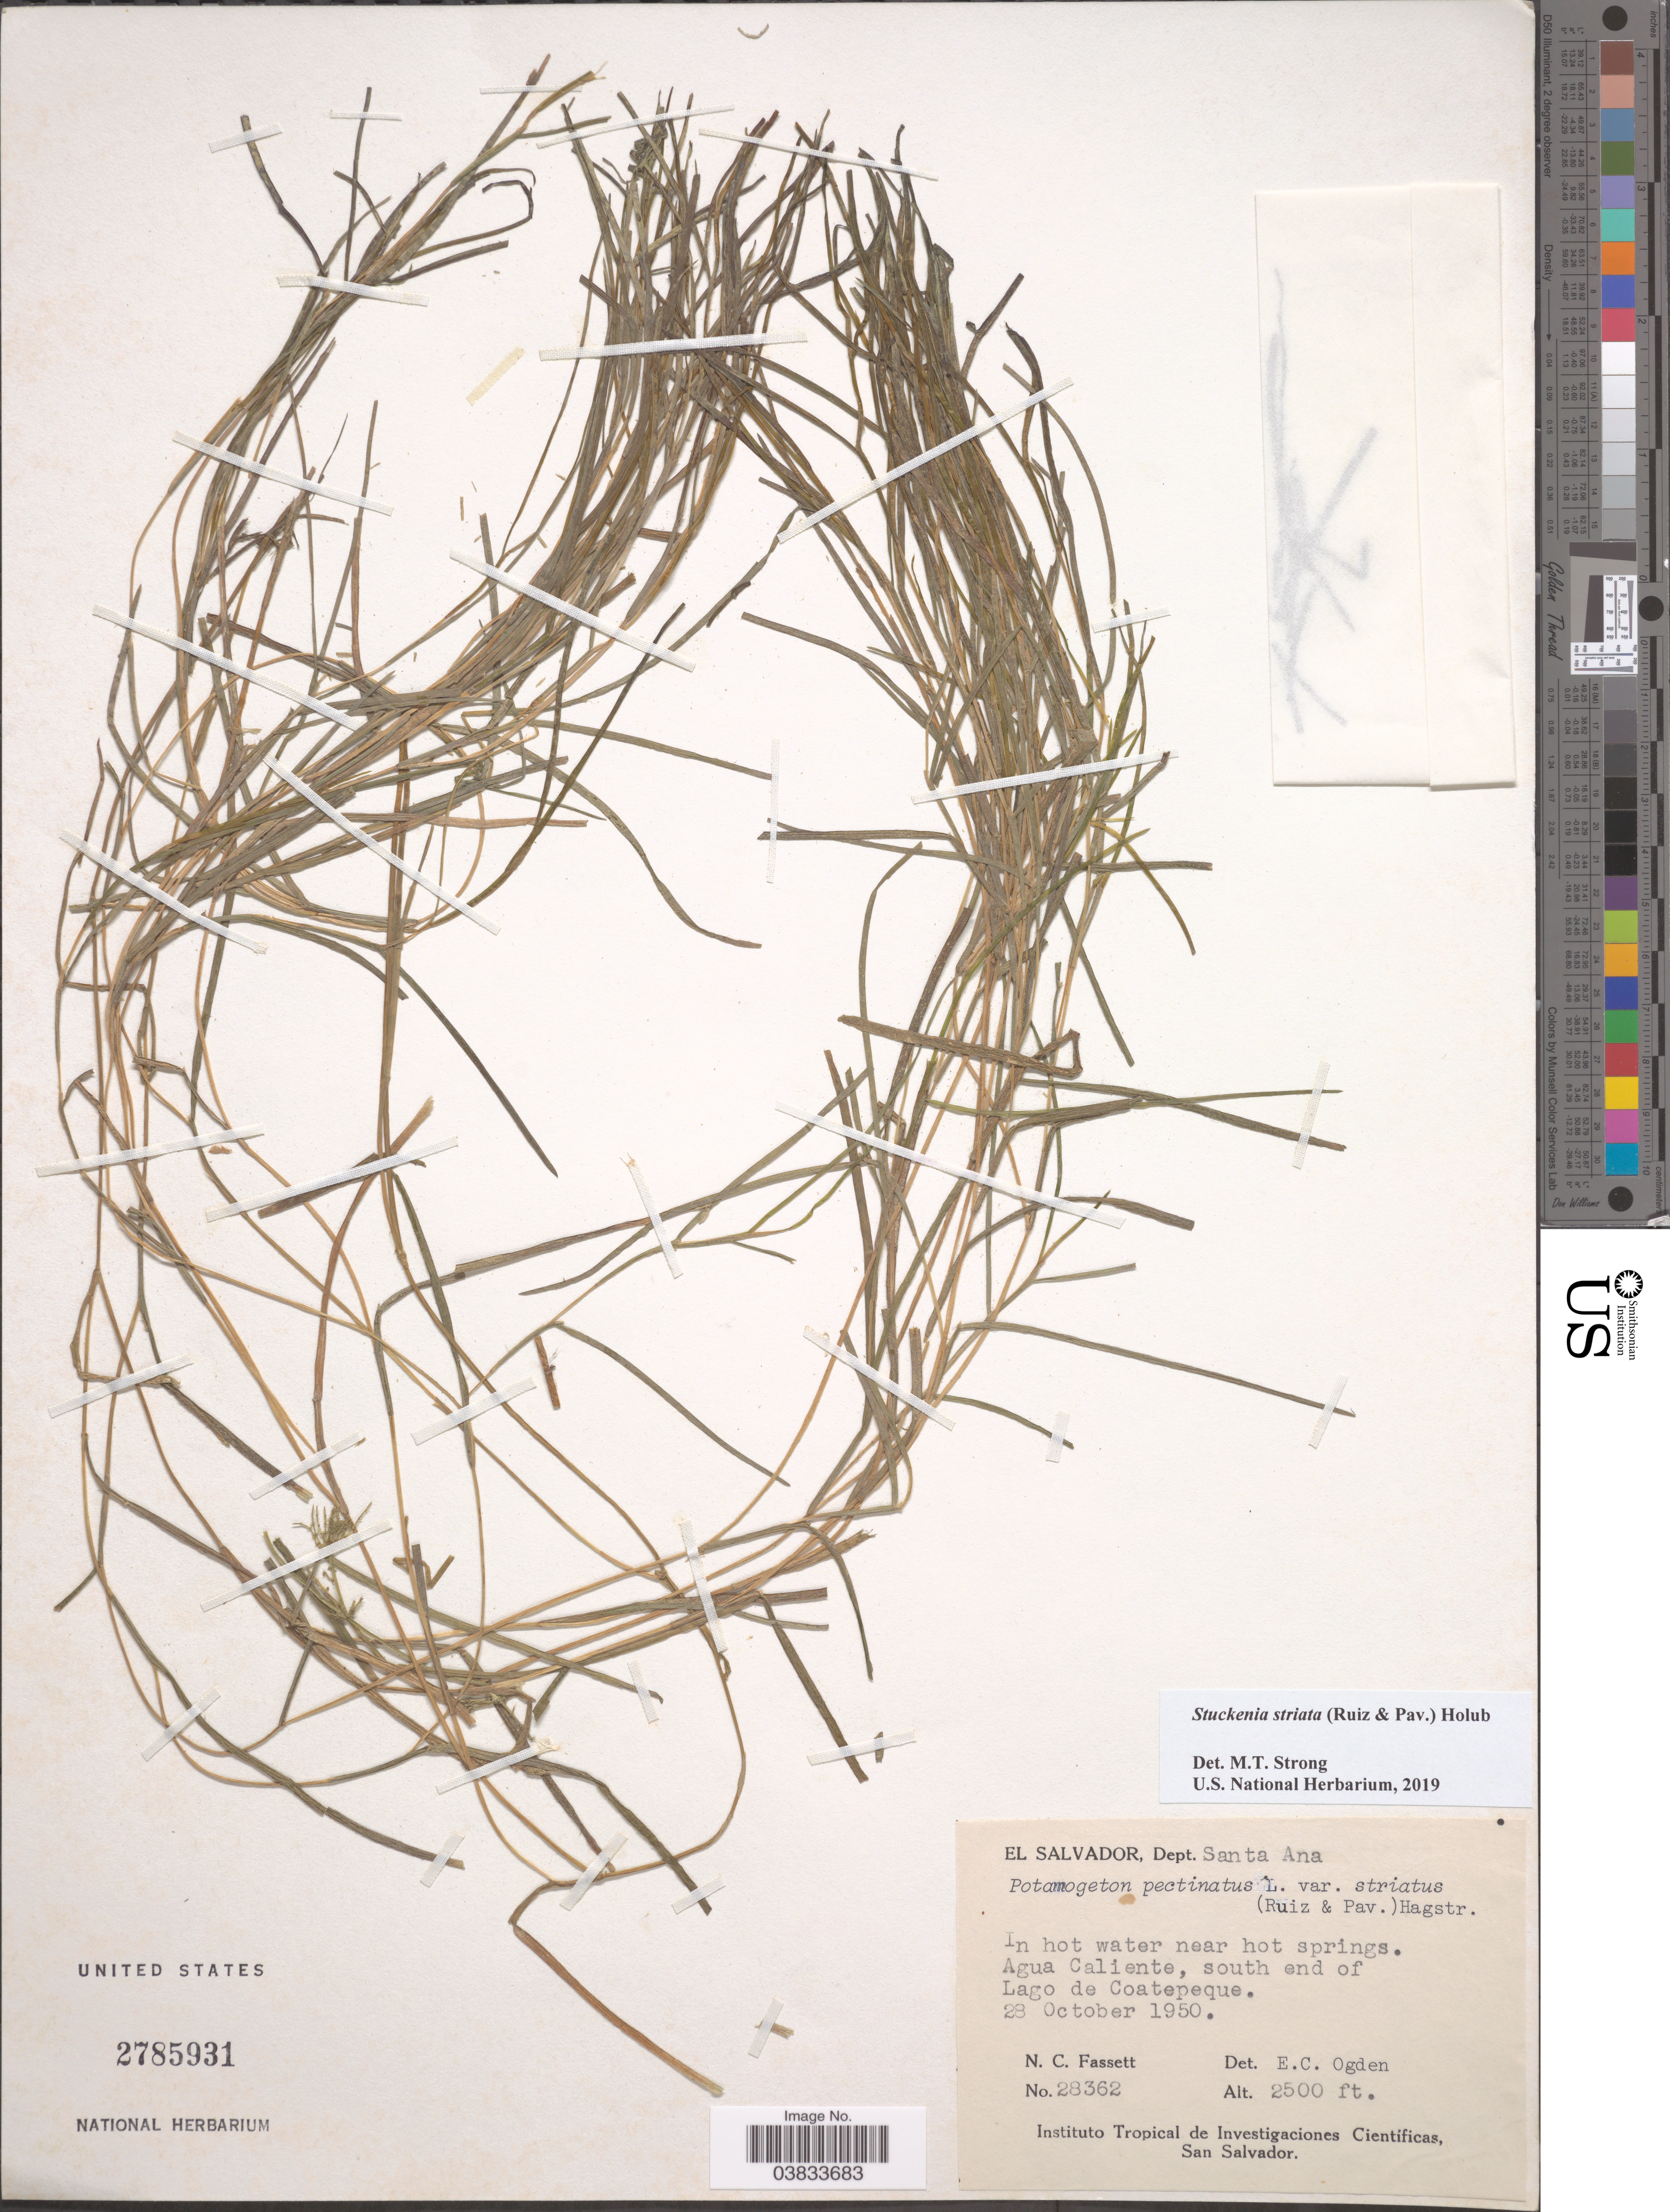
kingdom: Plantae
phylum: Tracheophyta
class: Liliopsida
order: Alismatales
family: Potamogetonaceae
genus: Stuckenia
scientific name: Stuckenia striata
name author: (Ruiz & Pav.) Holub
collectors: N. C. Fassett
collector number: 28362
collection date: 1950-10-28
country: El Salvador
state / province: Santa Ana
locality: Dept. Santa Ana. Near hot springs. Agua Caliente, south end of Lago de Coatepeque.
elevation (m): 762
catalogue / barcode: US 2785931